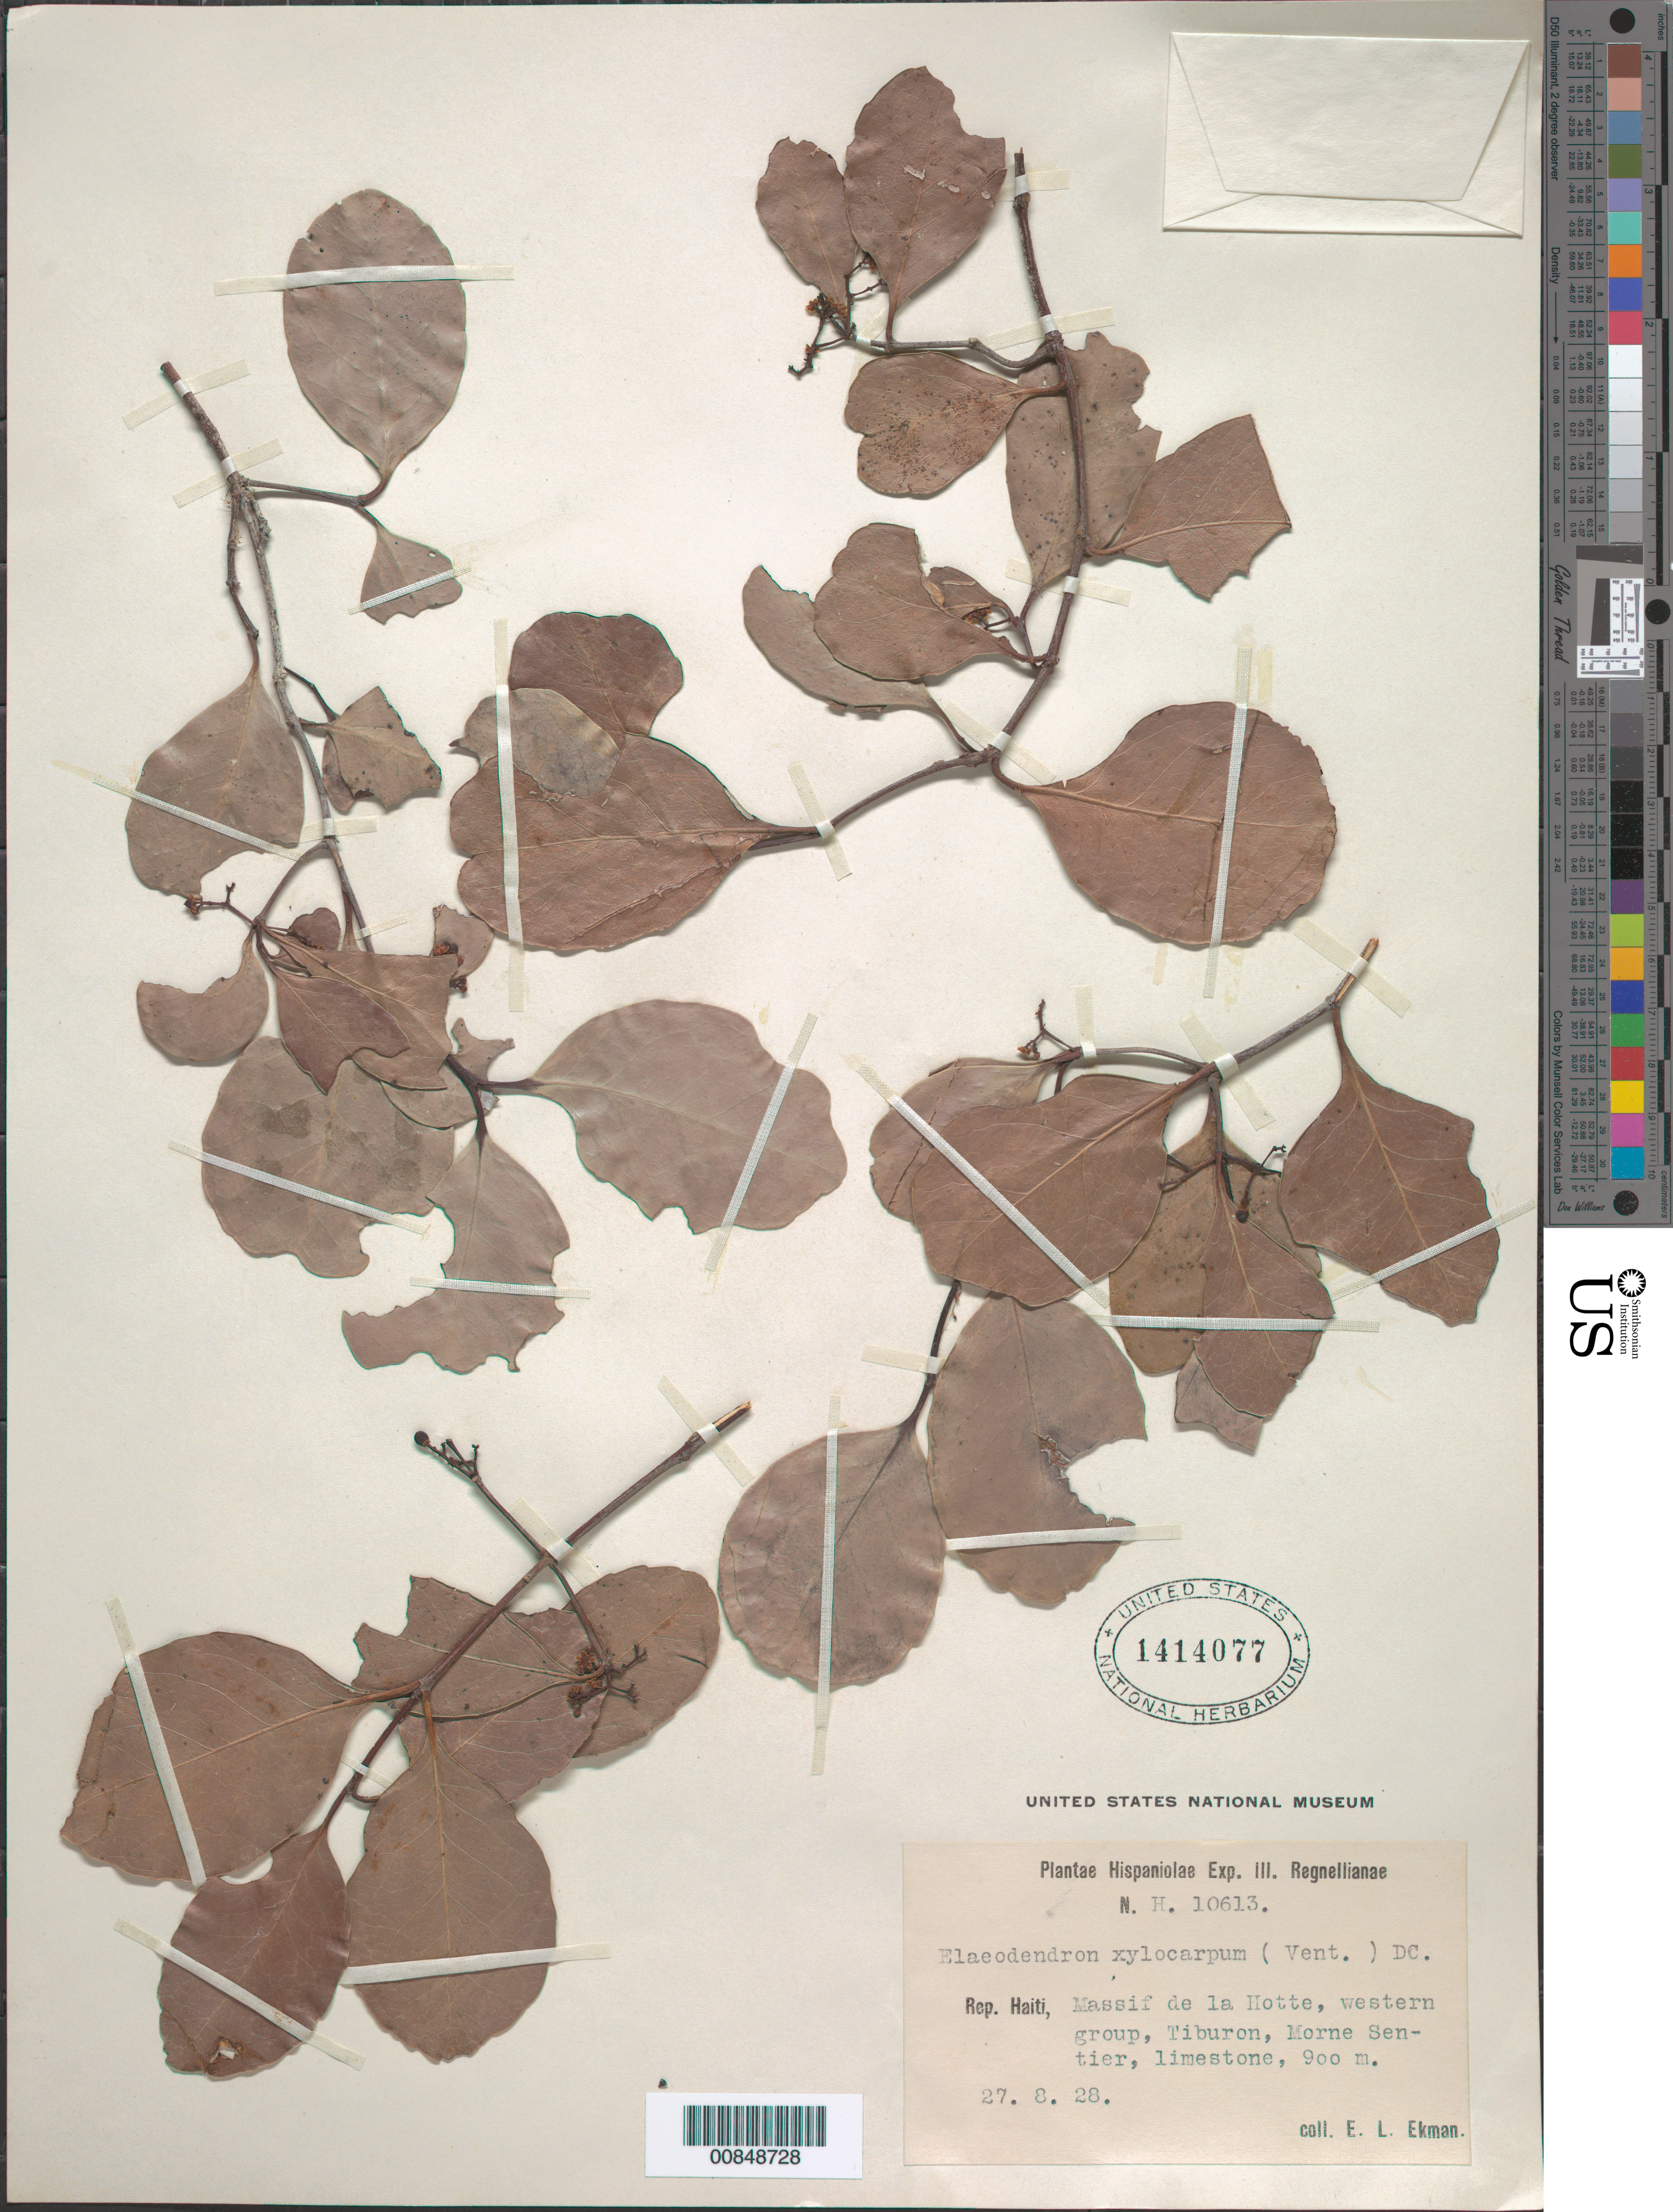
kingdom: Plantae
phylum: Tracheophyta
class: Magnoliopsida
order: Celastrales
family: Celastraceae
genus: Elaeodendron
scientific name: Elaeodendron xylocarpum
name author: (Vent.) DC.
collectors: E. L. Ekman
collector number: H 10613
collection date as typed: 27 Aug 1928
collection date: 1928-08-27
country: Haiti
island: Hispaniola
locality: Massif de la Hotte, western group, Tiburon, Morne Sentier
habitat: Limestone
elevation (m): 900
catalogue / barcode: US 1414077